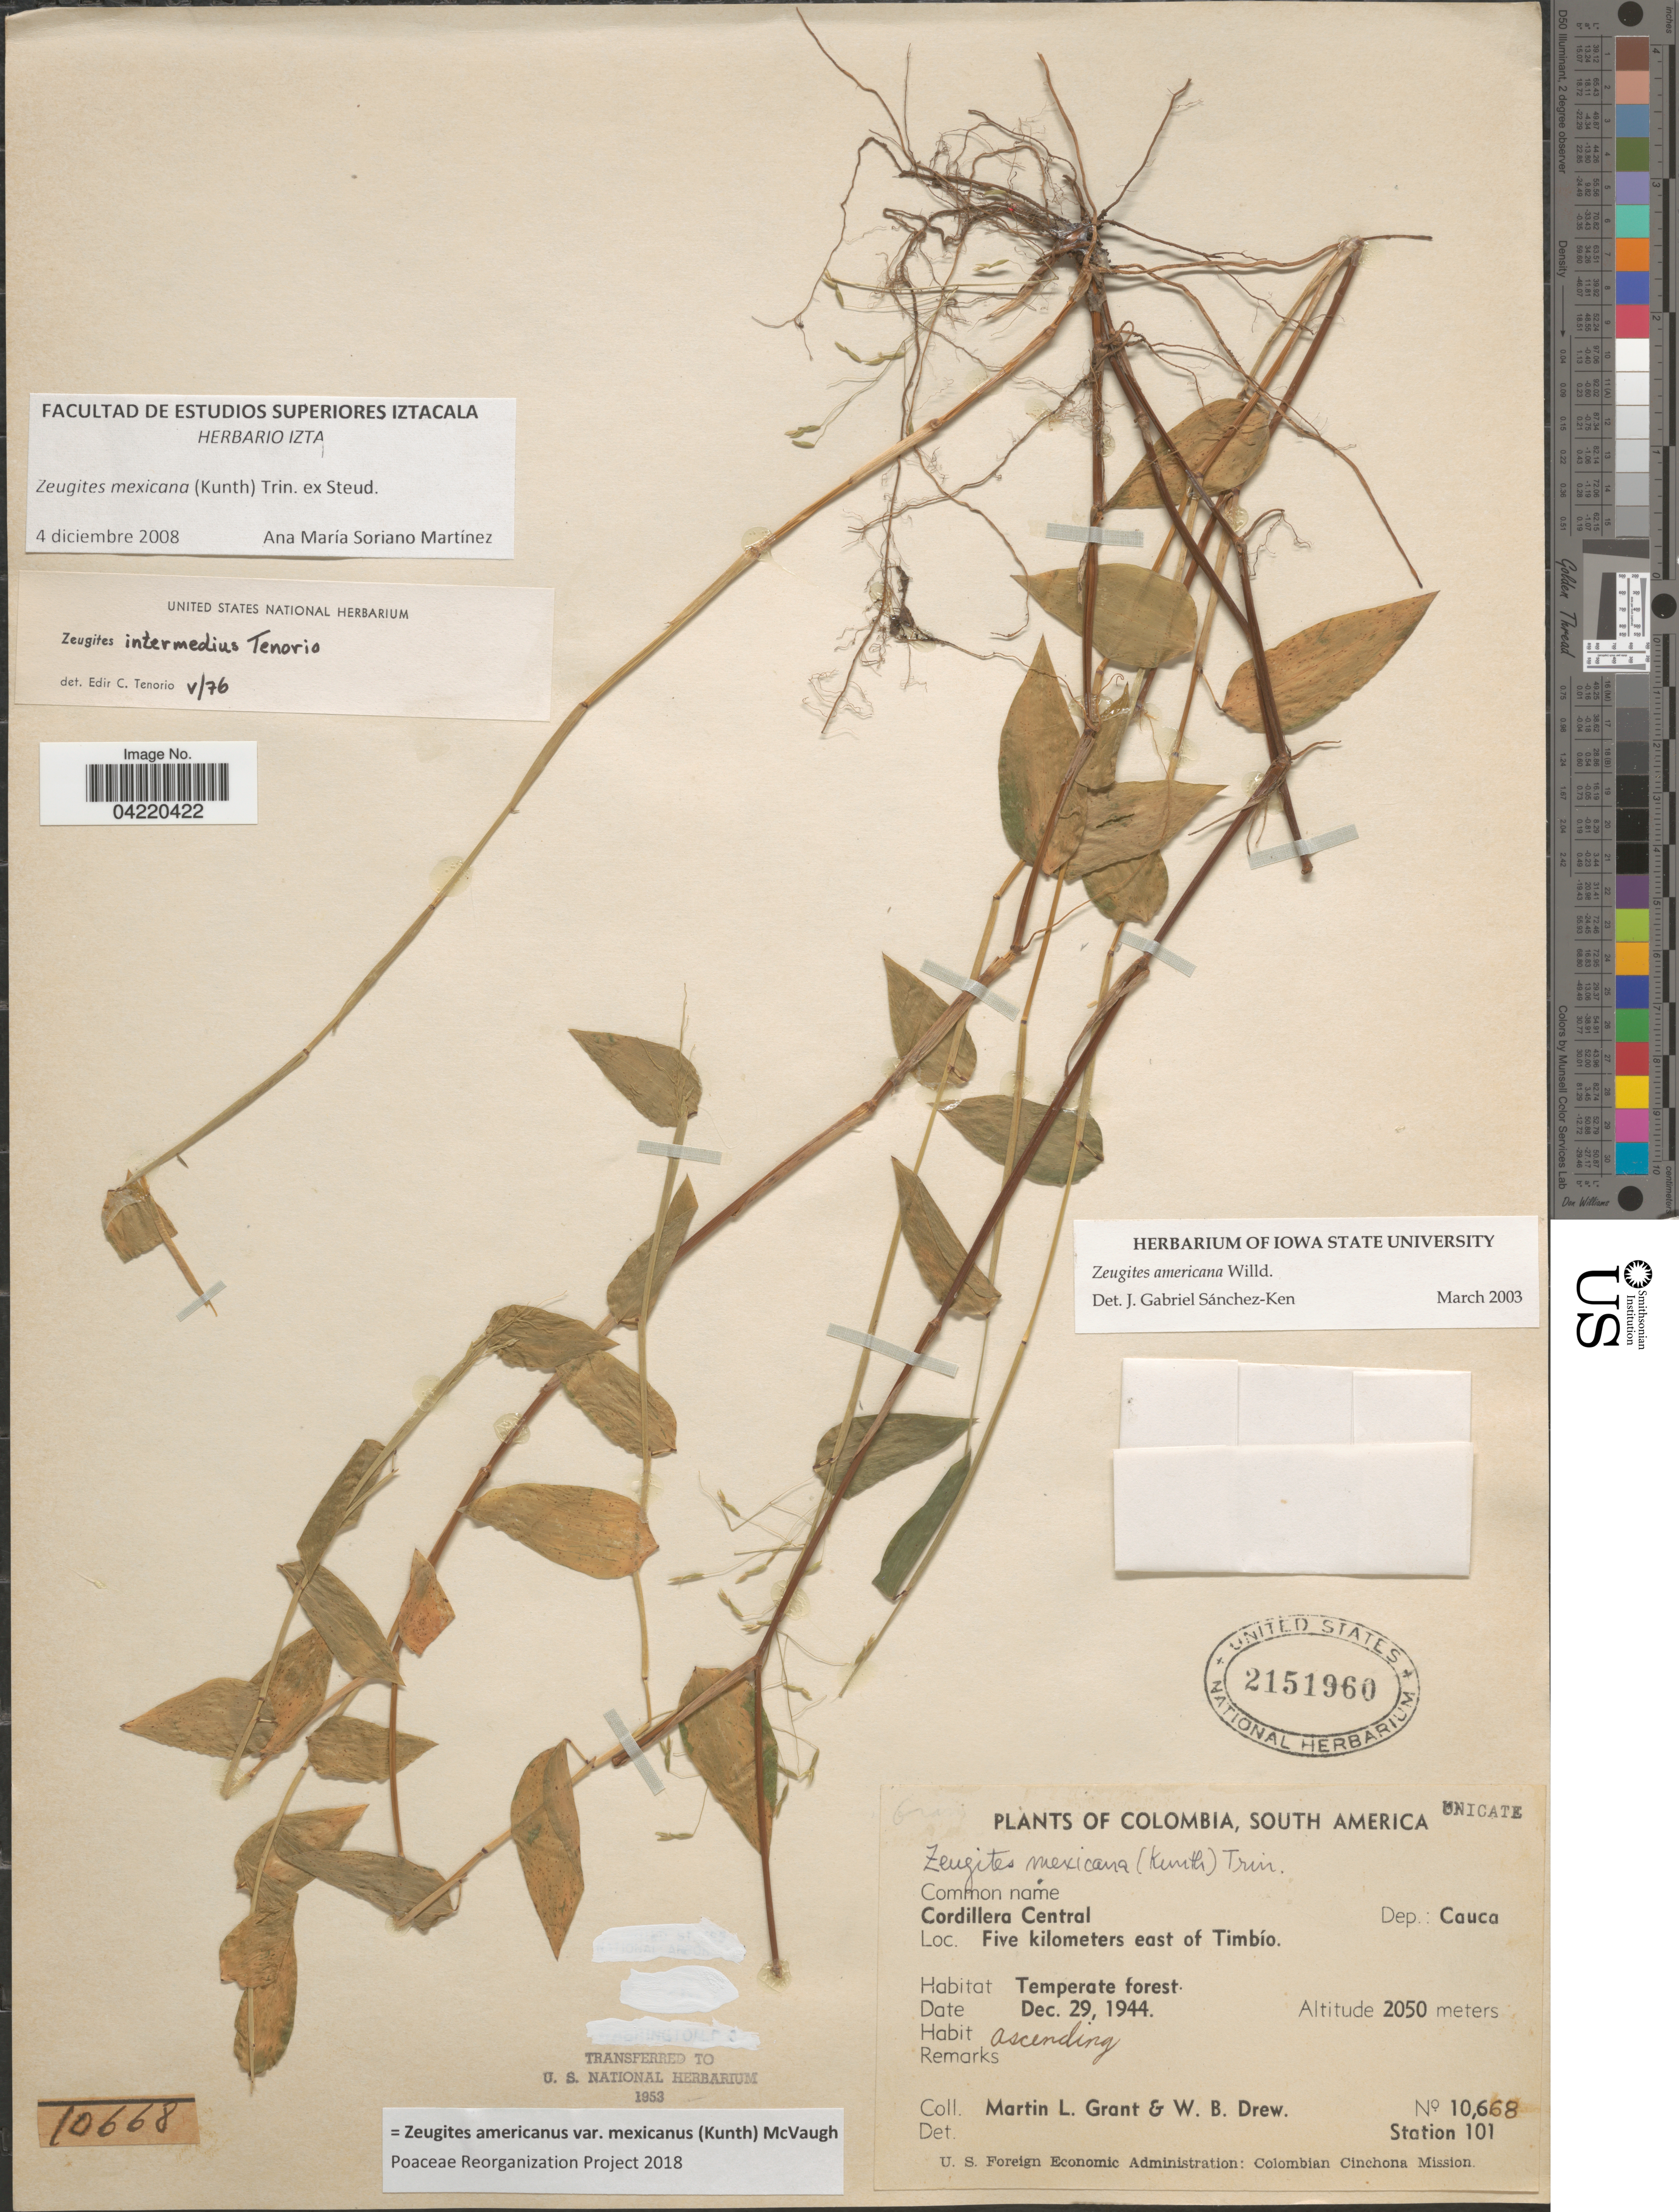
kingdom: Plantae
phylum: Tracheophyta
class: Liliopsida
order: Poales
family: Poaceae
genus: Zeugites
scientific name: Zeugites americanus var. mexicanus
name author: (Kunth) McVaugh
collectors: M. L. Grant & W. B. Drew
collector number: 10668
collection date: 1944-12-29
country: Colombia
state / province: Cauca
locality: Cordillera Central. Dep.: Cauca. Five kilometers east of Timbío. Station 101.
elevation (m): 2050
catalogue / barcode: US 2151960